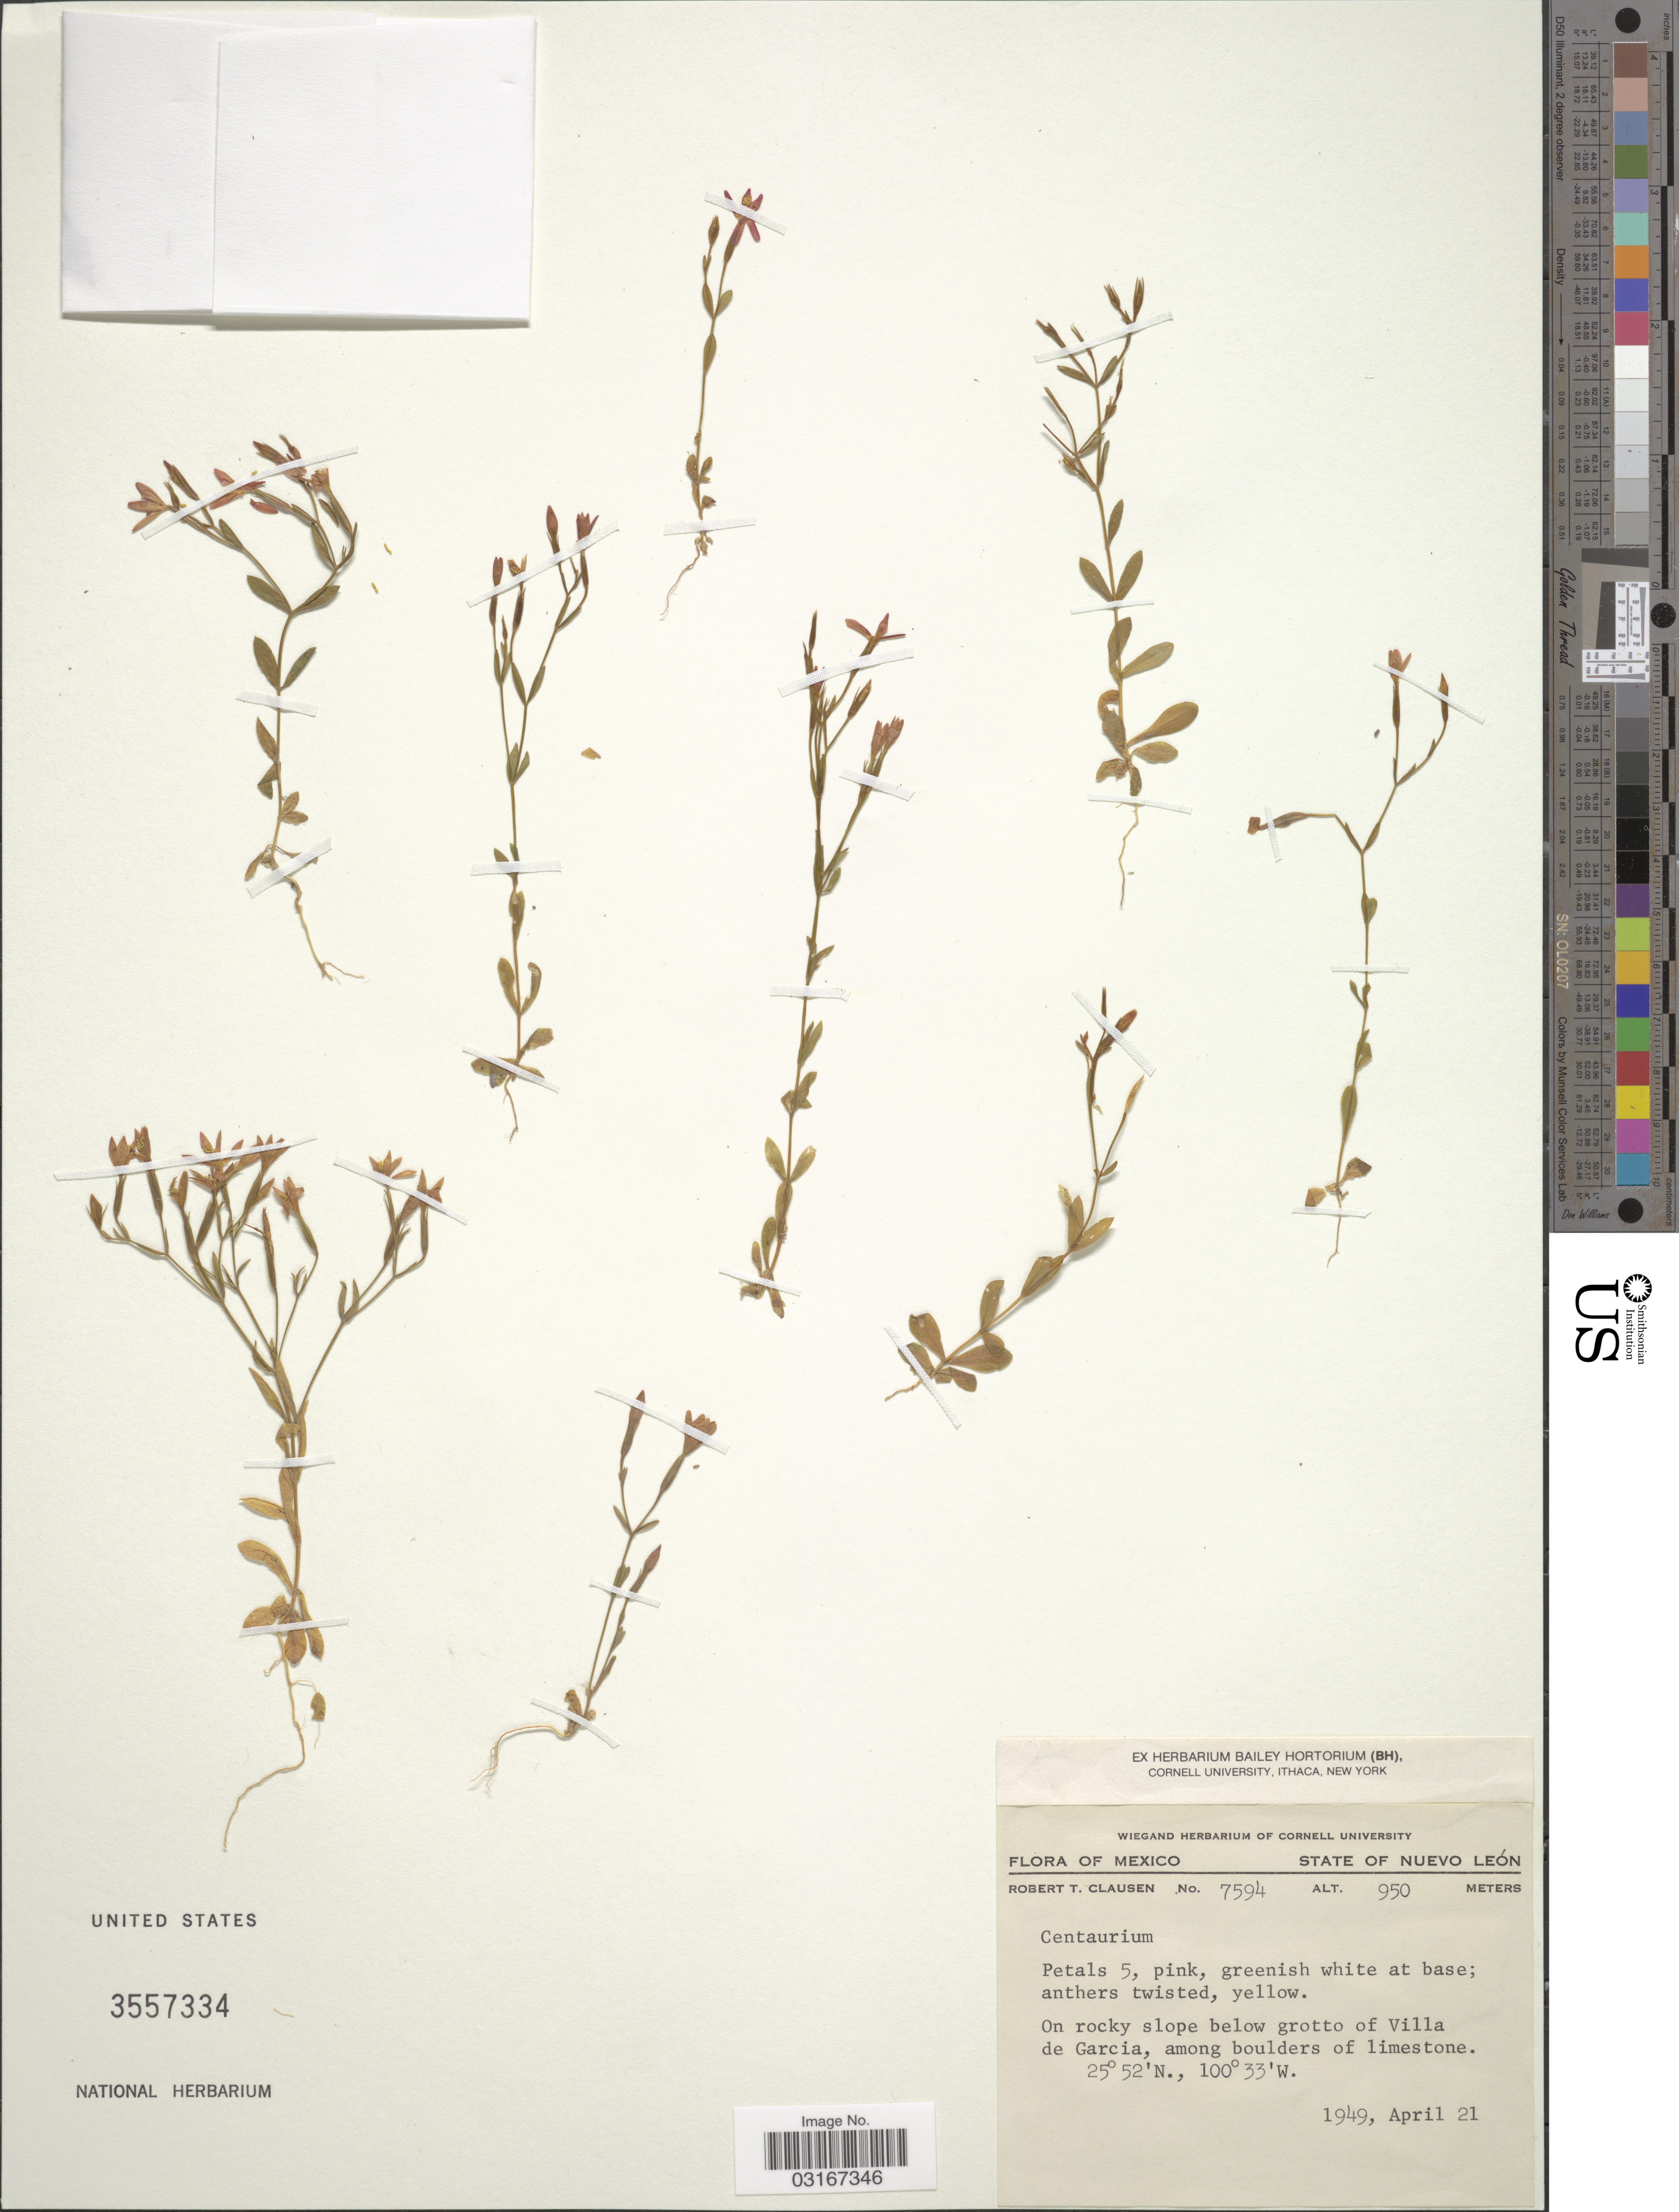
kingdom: Plantae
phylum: Tracheophyta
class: Magnoliopsida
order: Gentianales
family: Gentianaceae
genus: Centaurium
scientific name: Centaurium sp.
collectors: R. T. Clausen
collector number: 7594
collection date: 1949-04-21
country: Mexico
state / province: Nuevo León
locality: On rocky slope below grotto of Villa de Garcia, among boulders of limestone.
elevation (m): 950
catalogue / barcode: US 3557334